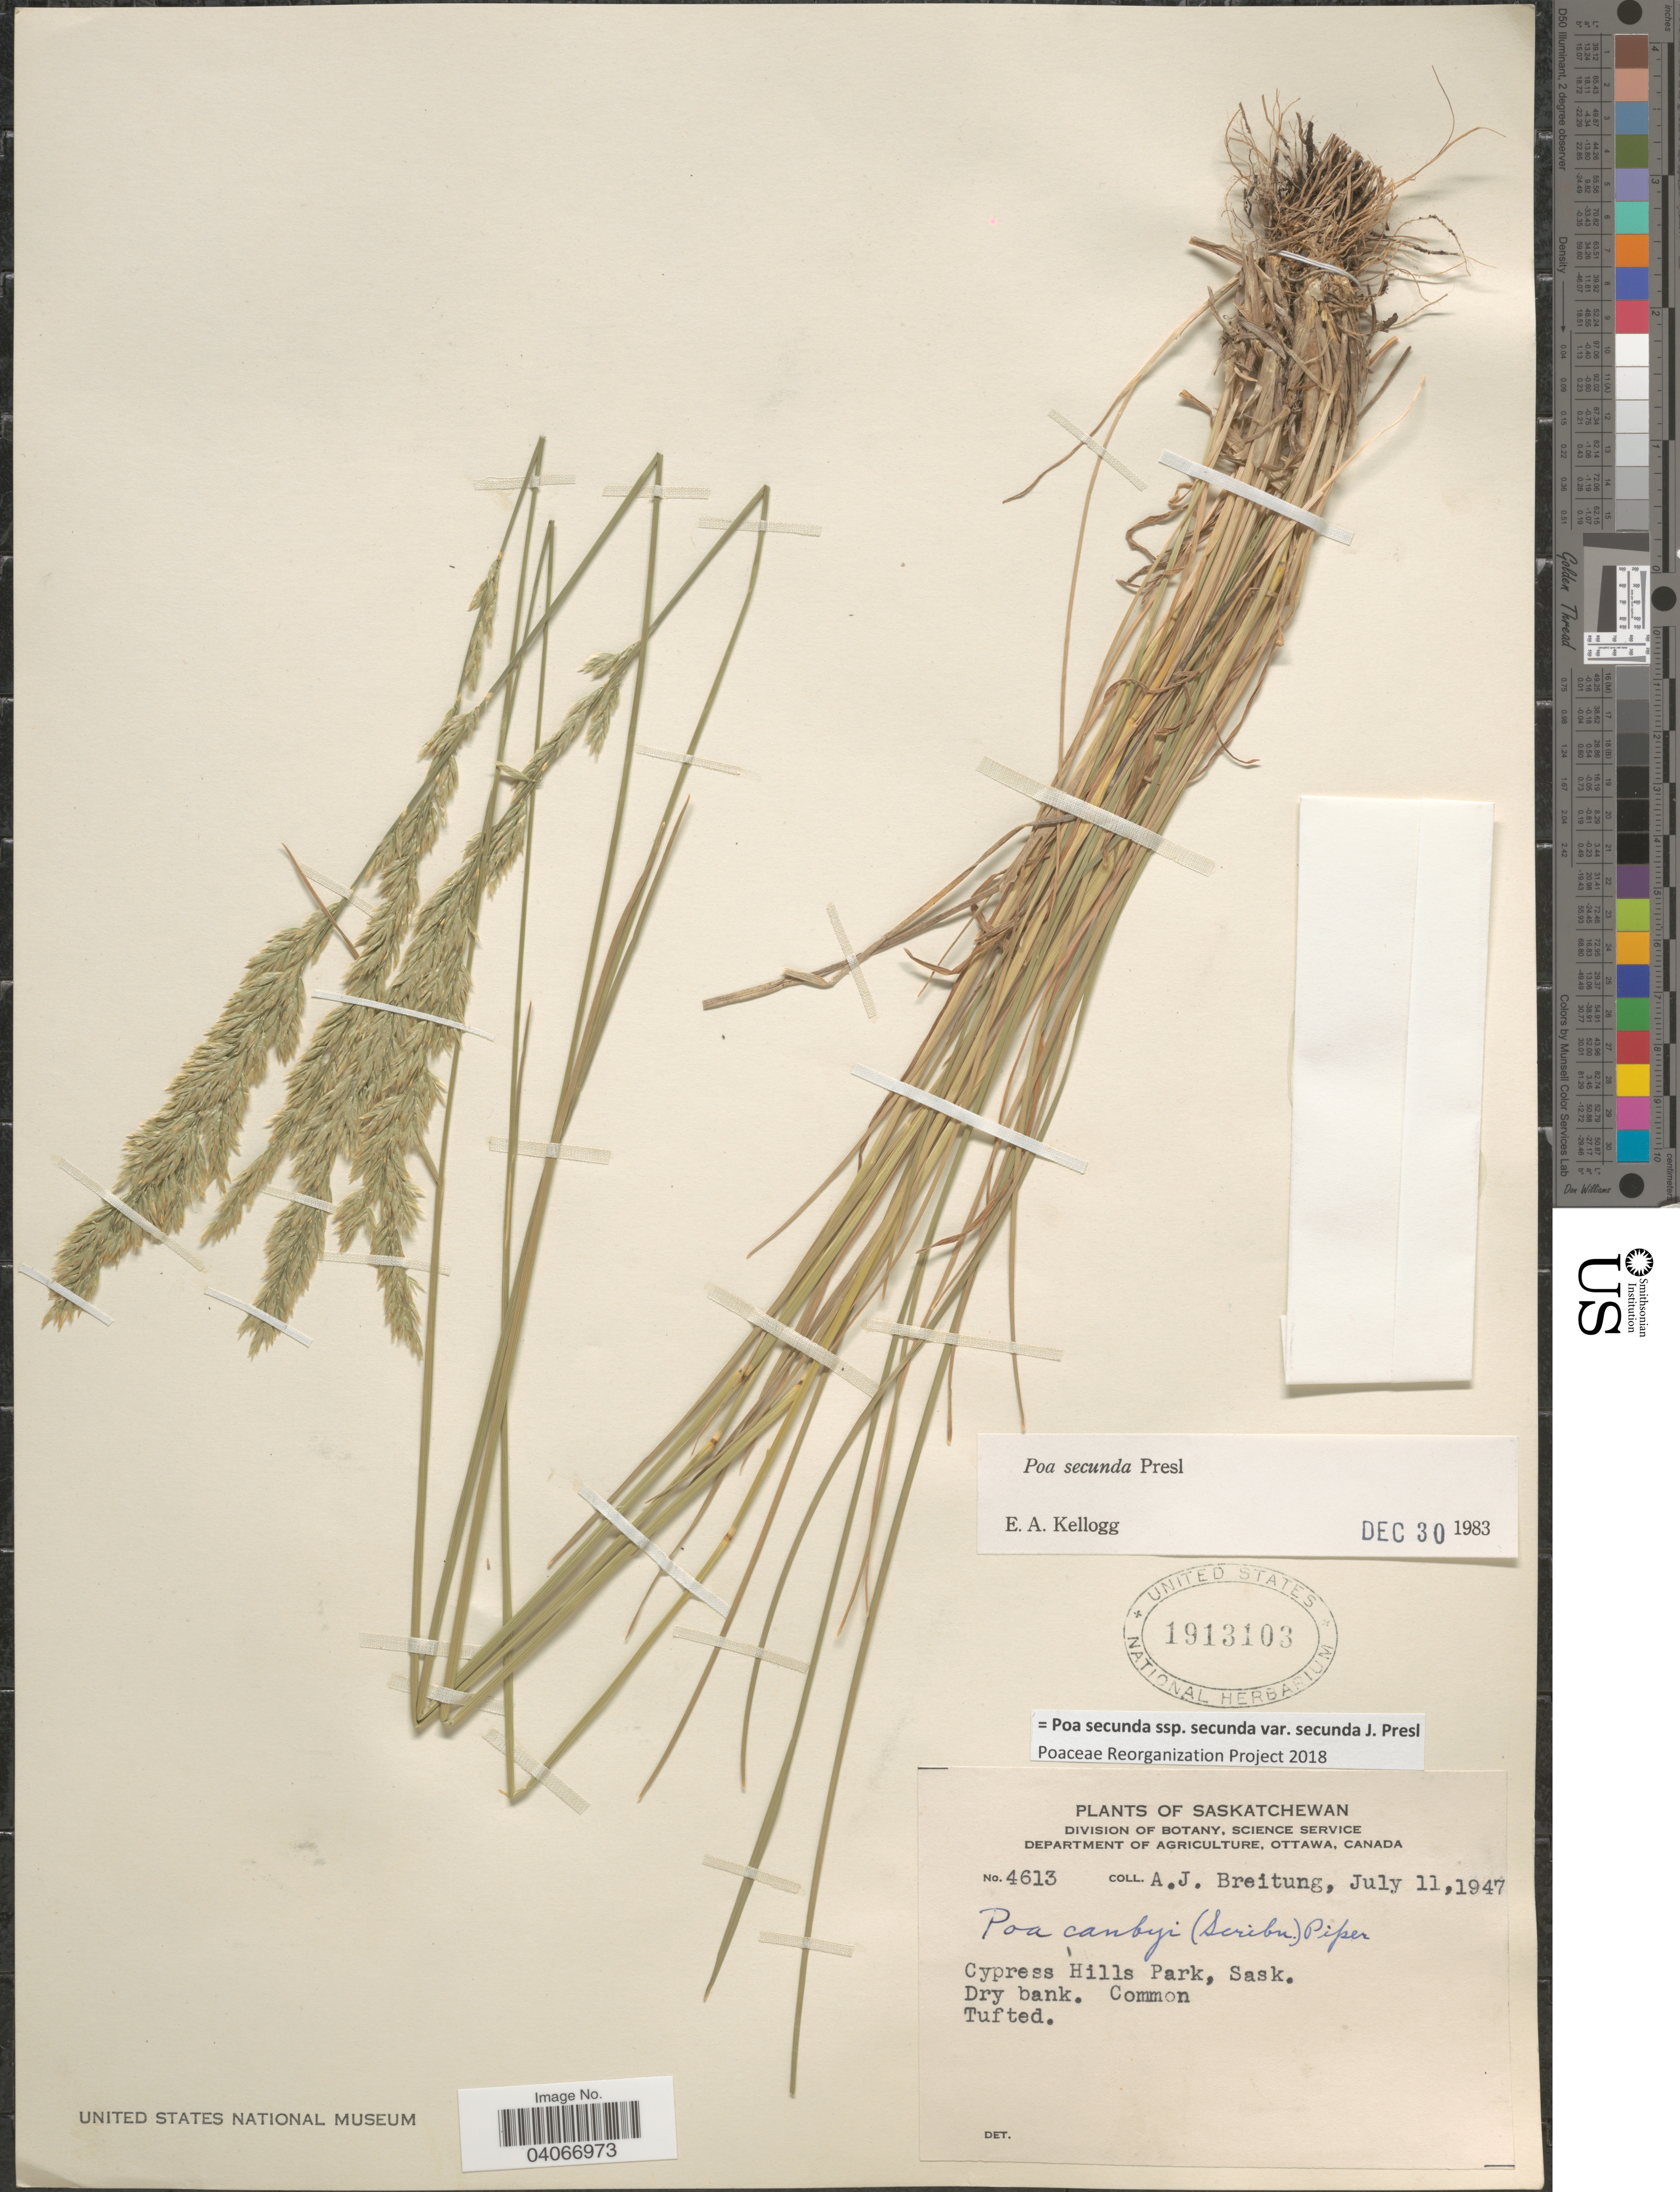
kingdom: Plantae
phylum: Tracheophyta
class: Liliopsida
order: Poales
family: Poaceae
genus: Poa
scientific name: Poa secunda subsp. secunda var. secunda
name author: J. Presl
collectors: A. Breitung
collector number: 4613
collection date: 1947-07-11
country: Canada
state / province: Saskatchewan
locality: Cypress Hills Park, Sask. Dry bank. Common.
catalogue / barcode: US 1913103